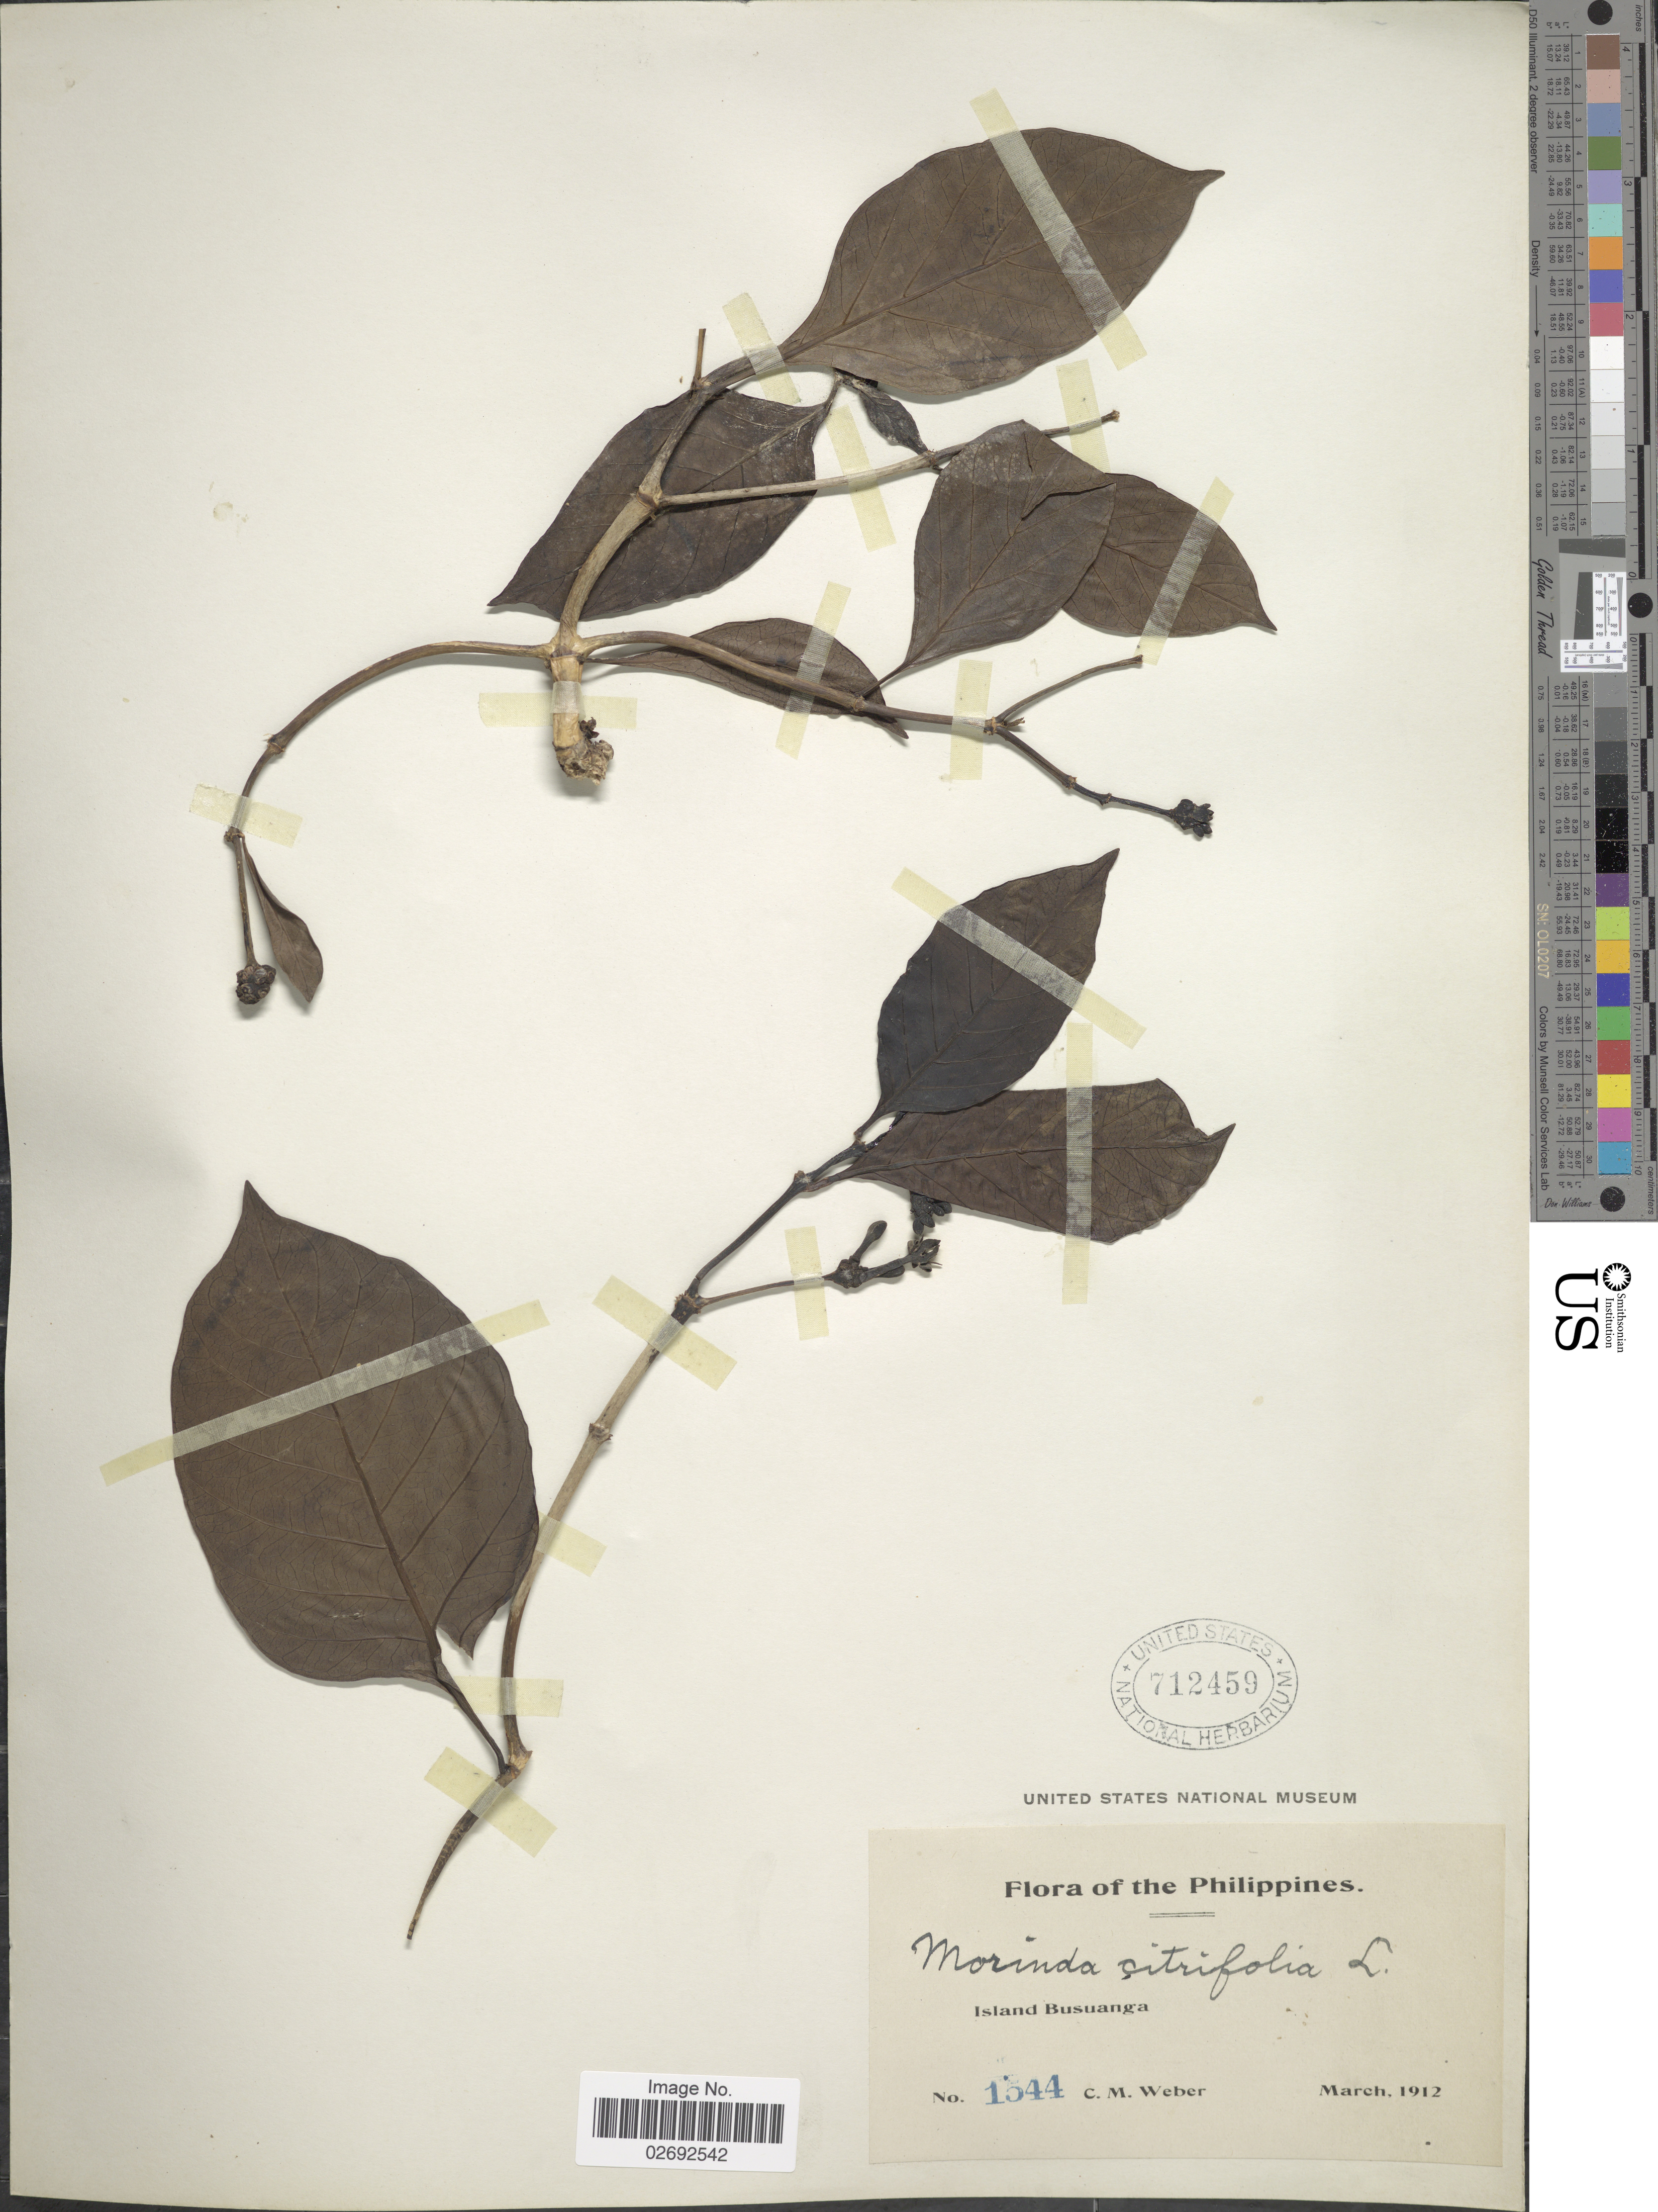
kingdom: Plantae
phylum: Tracheophyta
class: Magnoliopsida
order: Gentianales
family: Rubiaceae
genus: Morinda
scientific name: Morinda citrifolia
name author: L.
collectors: C. M. Weber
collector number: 1544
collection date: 1912-03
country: Philippines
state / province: Mimaropa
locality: Island Busuanga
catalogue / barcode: US 712459